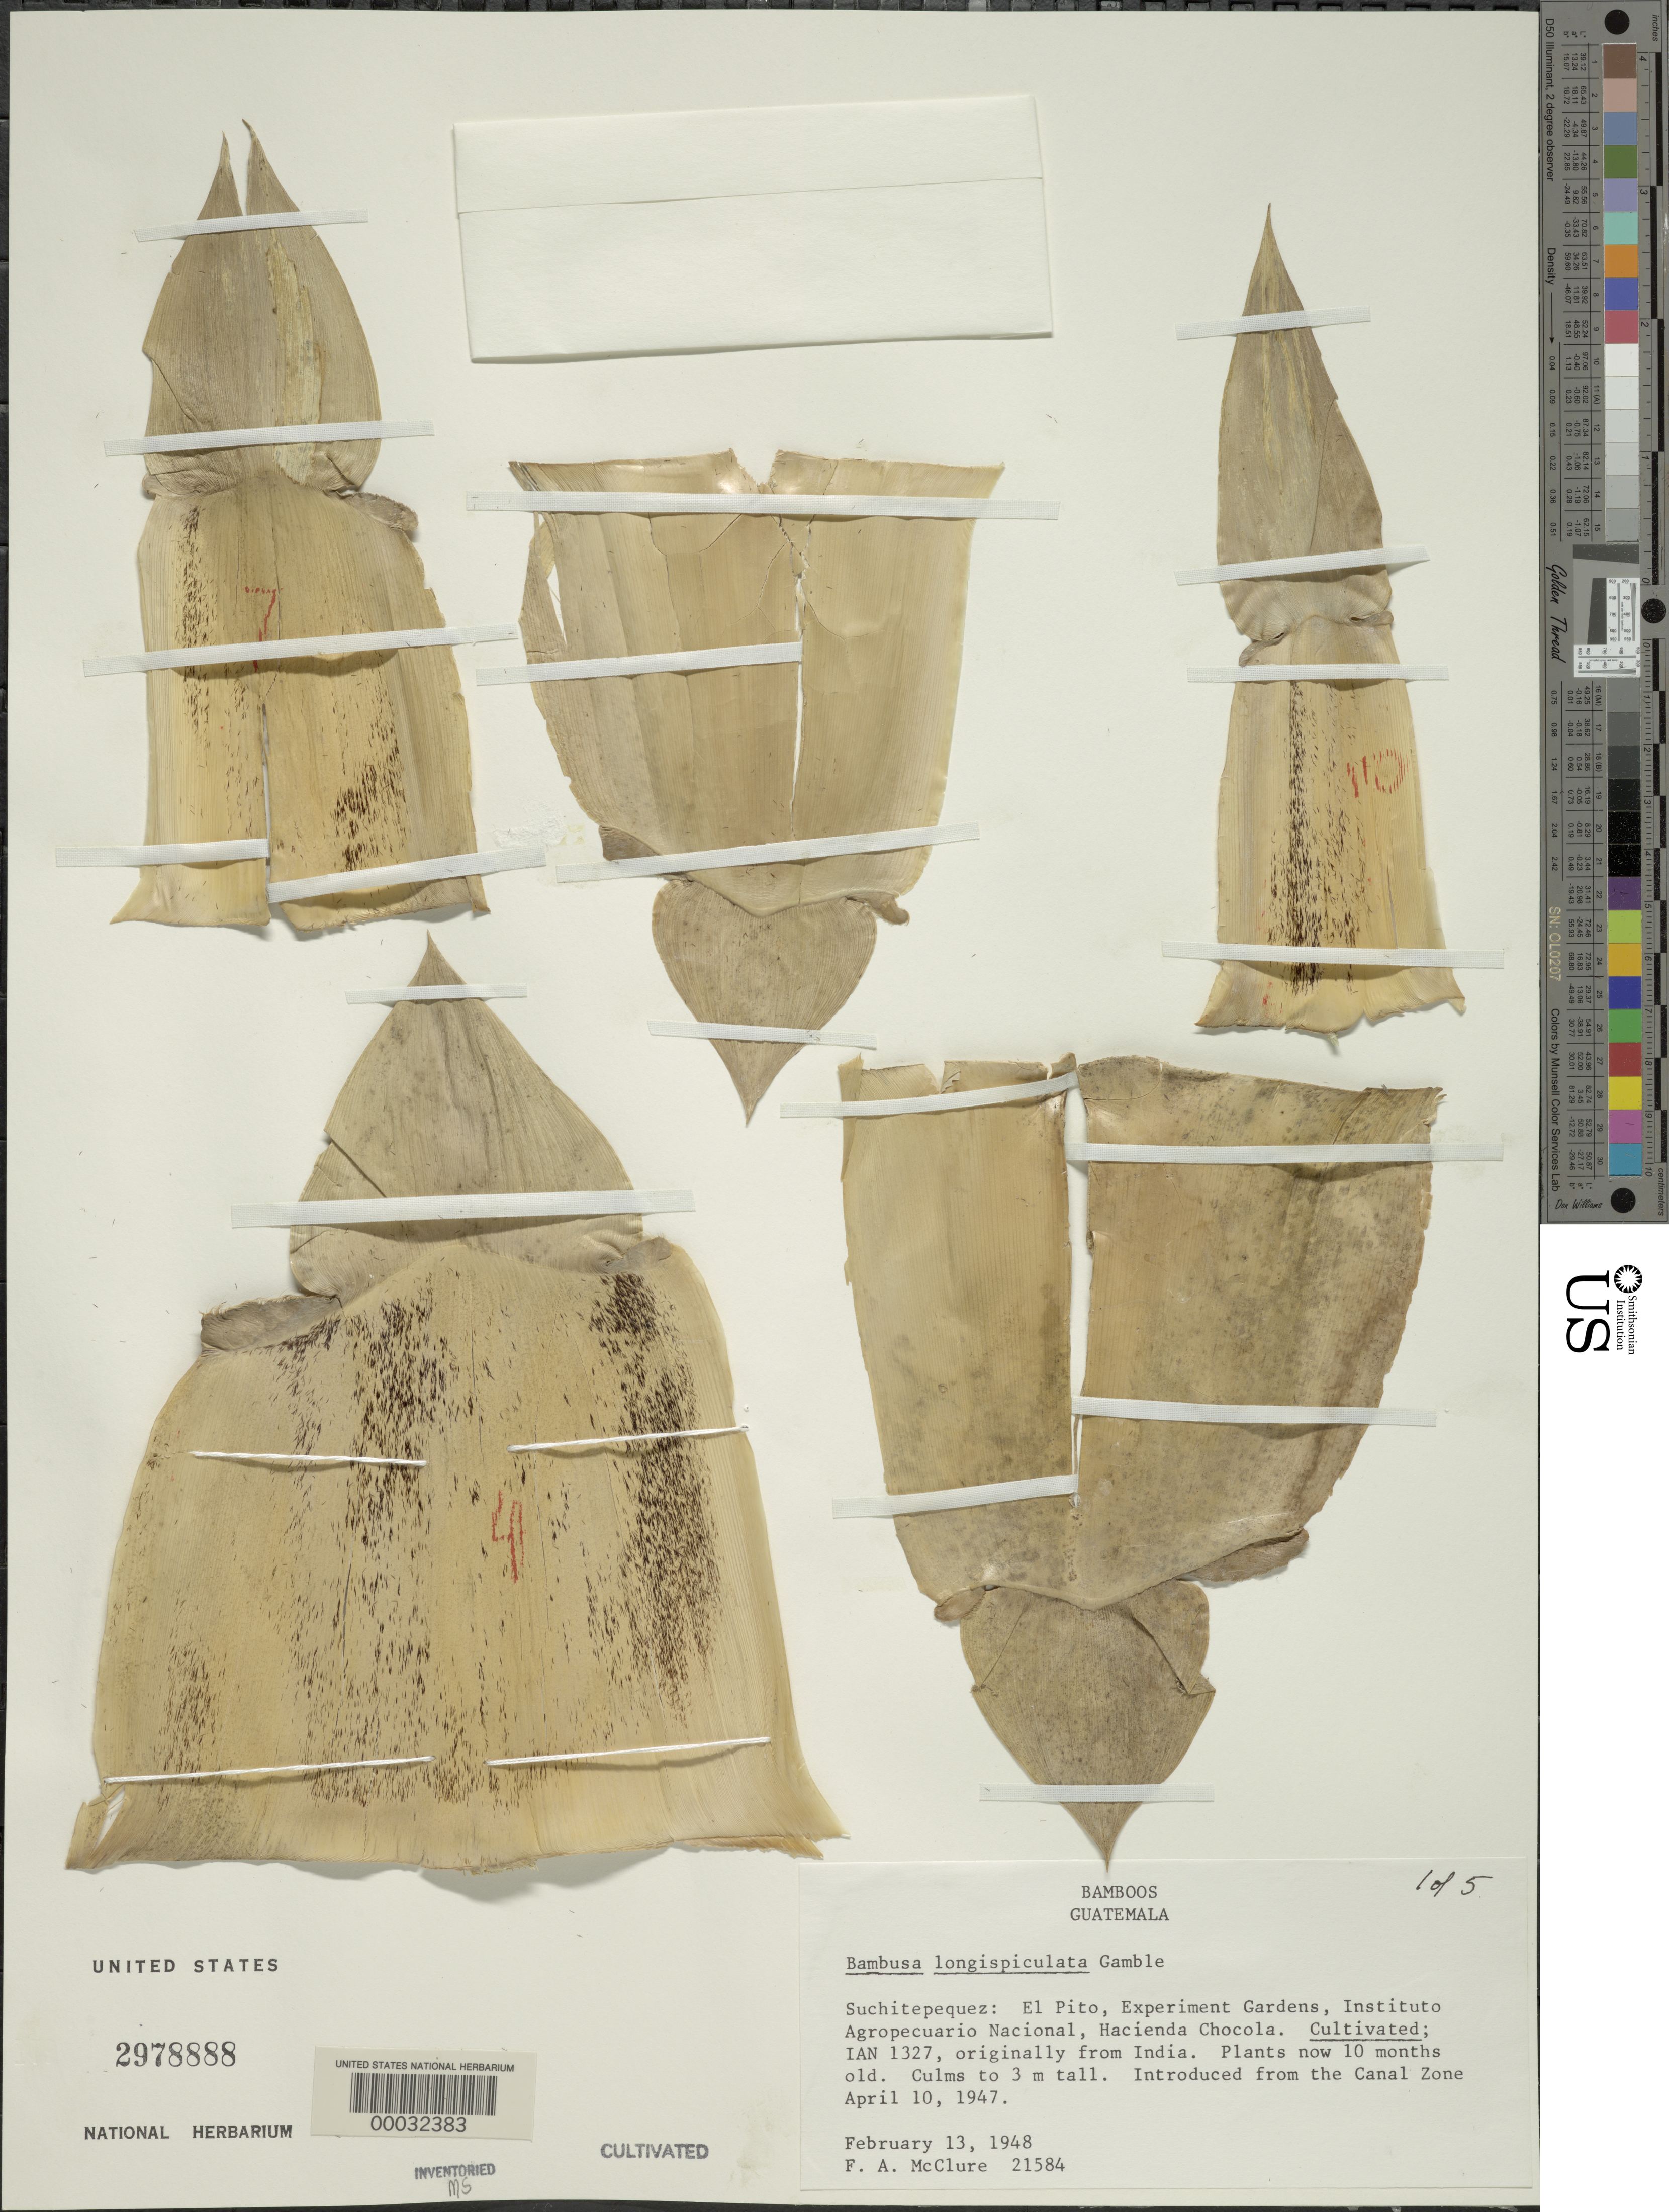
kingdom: Plantae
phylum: Tracheophyta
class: Liliopsida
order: Poales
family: Poaceae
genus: Bambusa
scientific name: Bambusa longispiculata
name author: Gamble ex Brandis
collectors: F. A. McClure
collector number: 21584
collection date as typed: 13 Feb 1948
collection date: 1948-02-13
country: Guatemala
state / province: Suchitepéquez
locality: Experimental garden - El Pito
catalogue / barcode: US 2978888